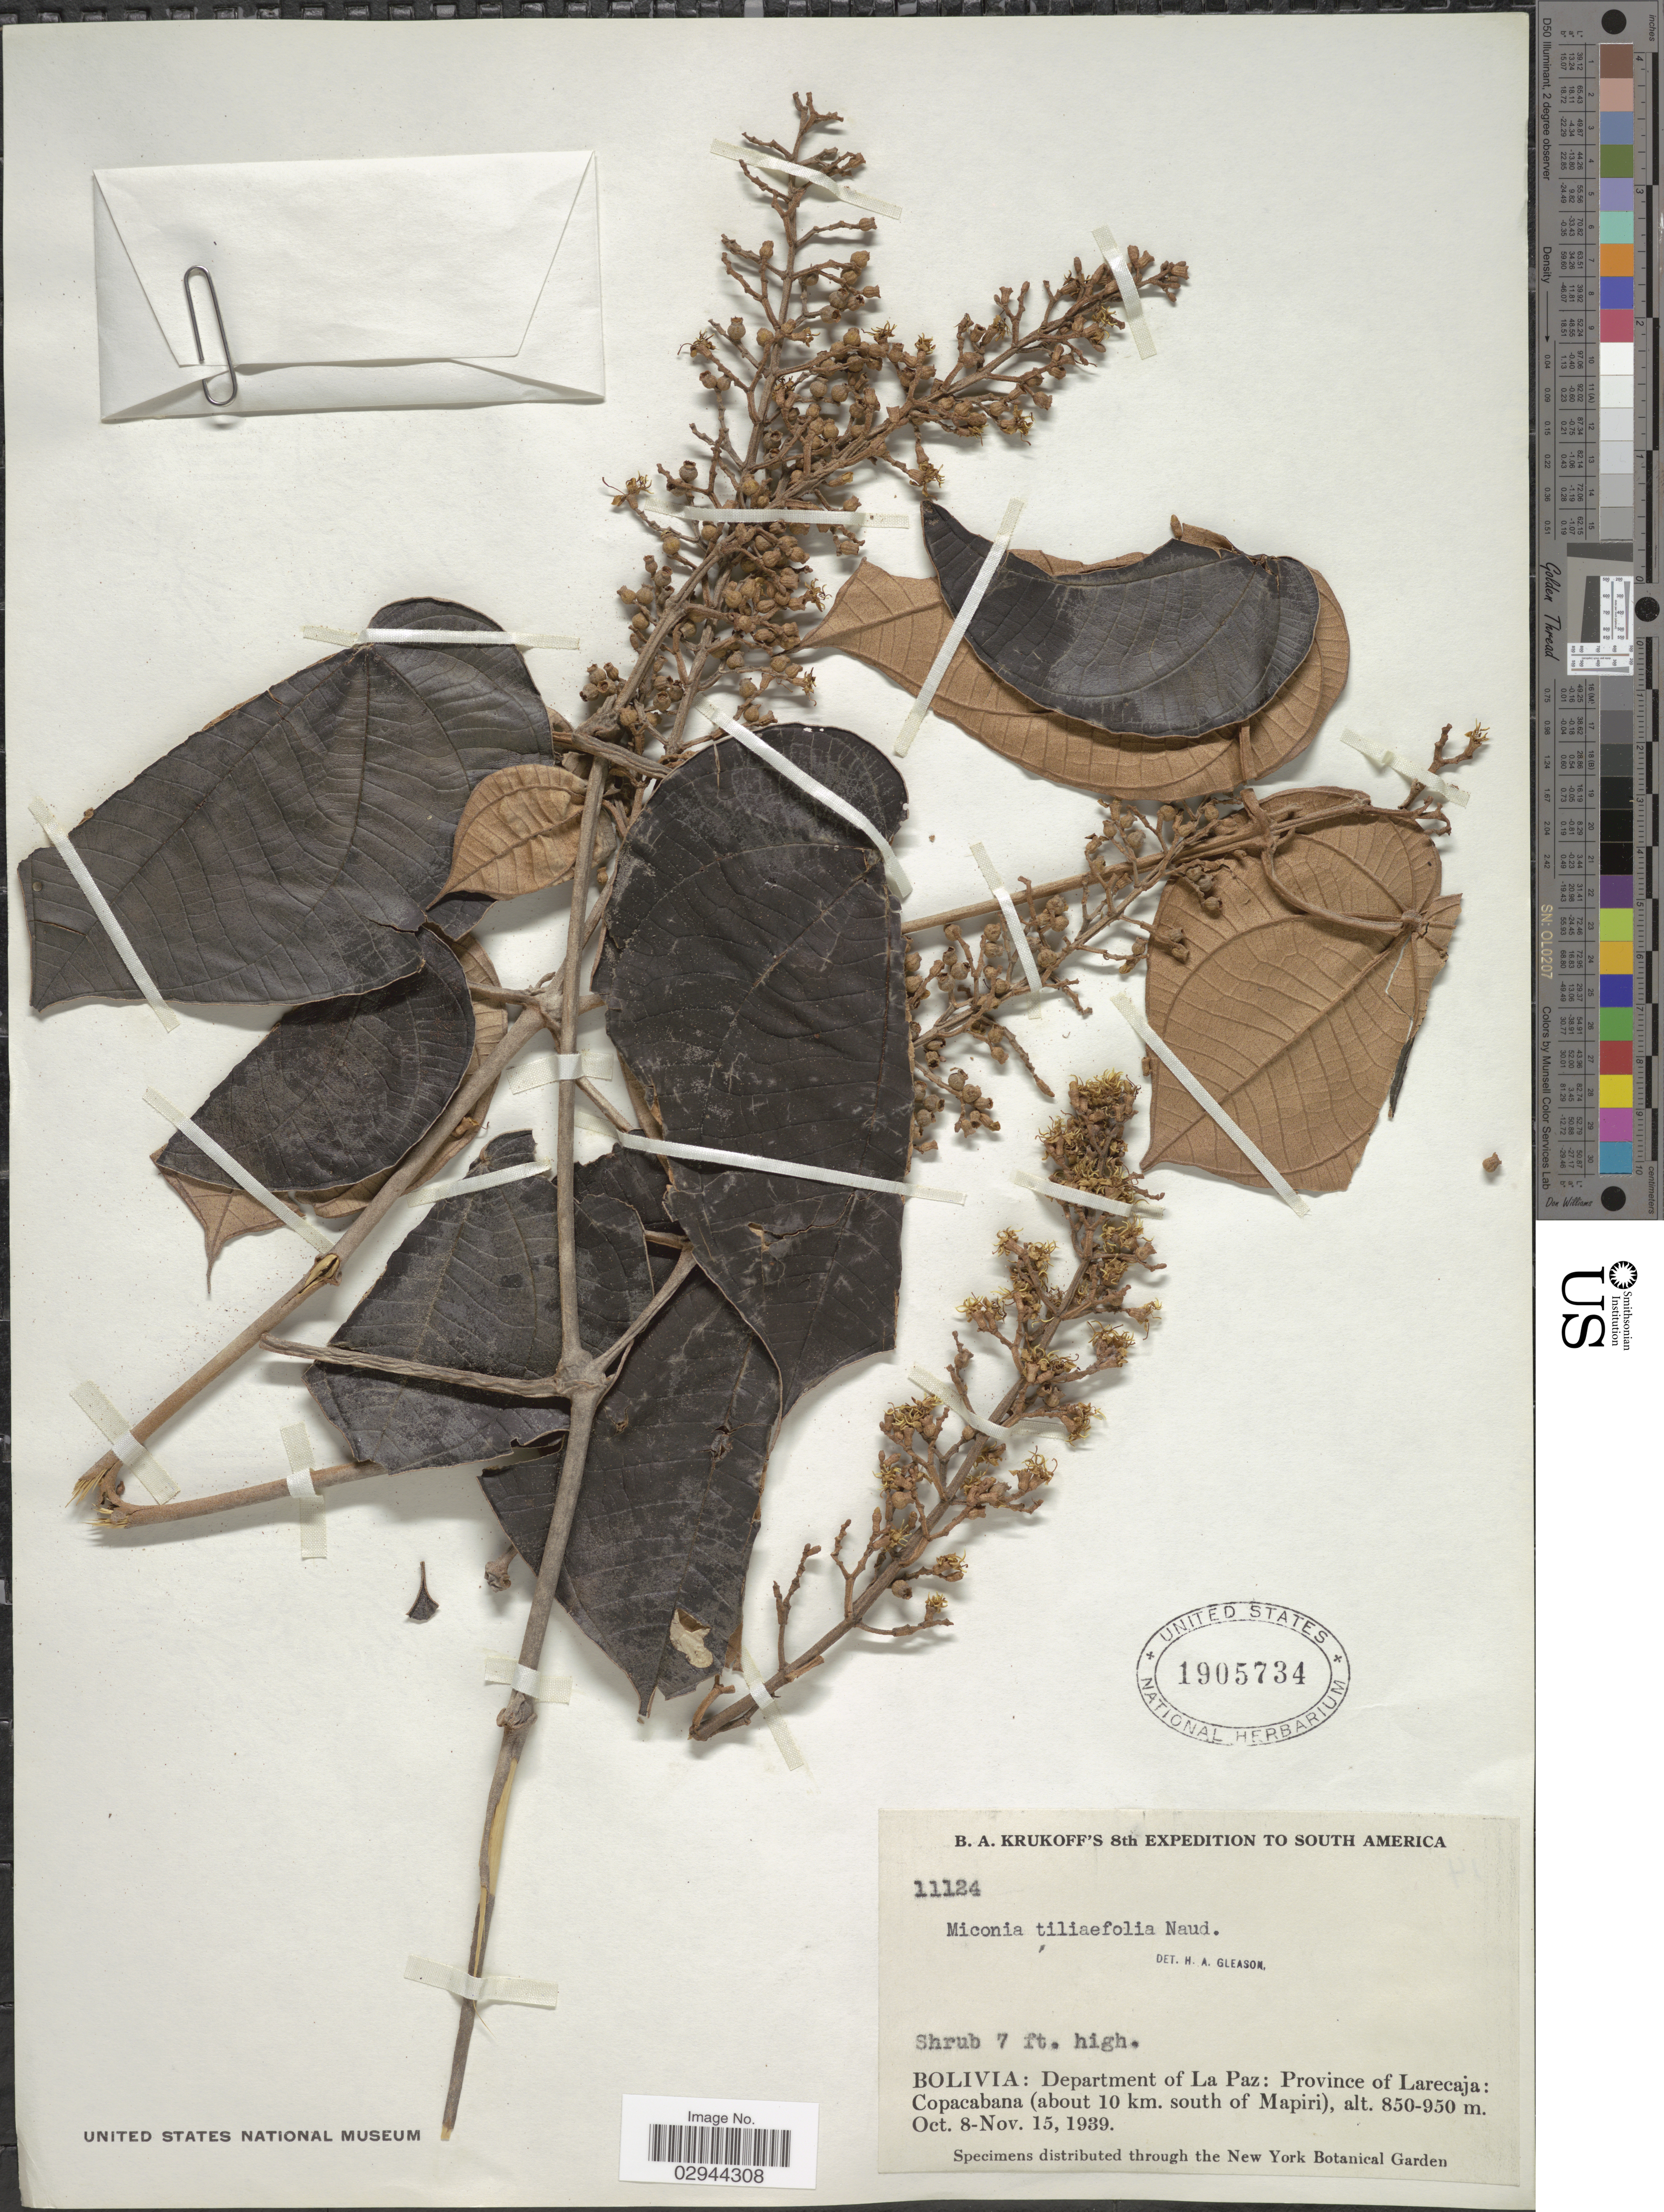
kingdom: Plantae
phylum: Tracheophyta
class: Magnoliopsida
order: Myrtales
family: Melastomataceae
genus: Miconia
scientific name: Miconia tiliifolia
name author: Naudin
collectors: B. A. Krukoff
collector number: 11124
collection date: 1939-10-08/1939-11-15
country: Bolivia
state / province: La Paz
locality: Department of La Paz: Province of Larecaja: Copacabana (about 10 km. south of Mapiri).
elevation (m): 850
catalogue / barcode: US 1905734